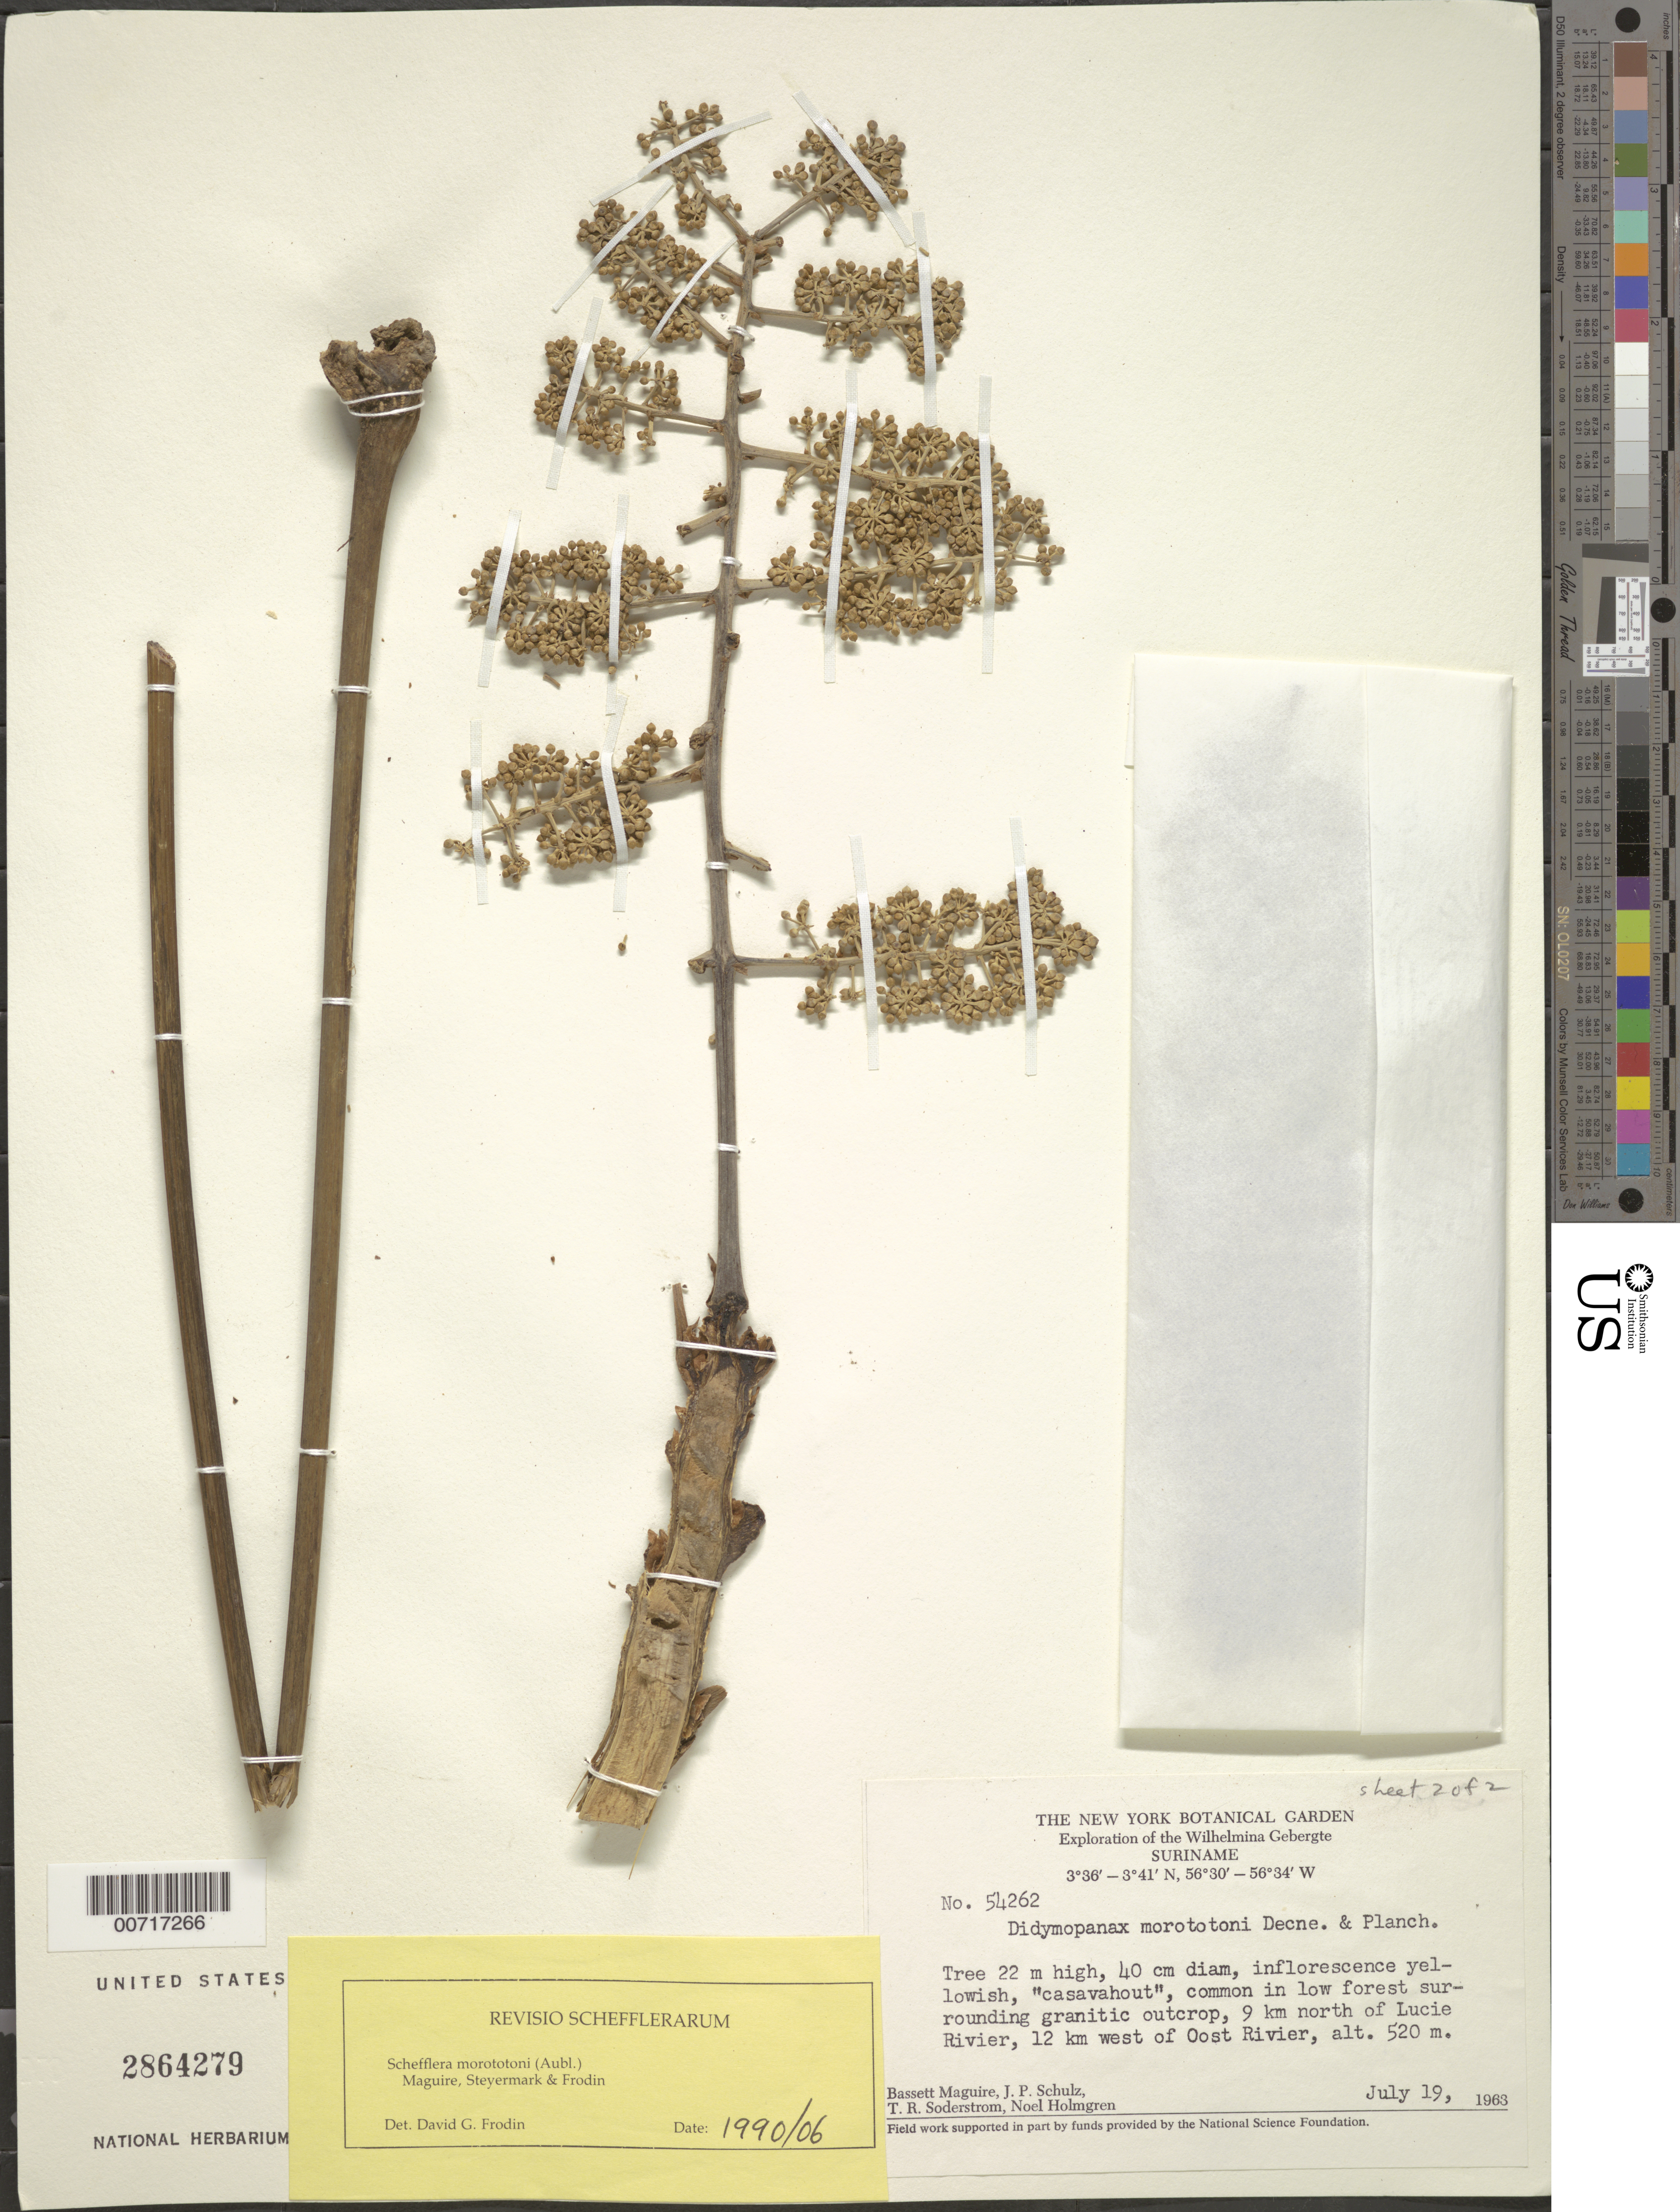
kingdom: Plantae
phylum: Tracheophyta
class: Magnoliopsida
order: Apiales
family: Araliaceae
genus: Schefflera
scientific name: Schefflera morototoni (Aubl.) Maguire, Steyerm. & Frodin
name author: (Aubl.) Maguire et al.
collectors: B. Maguire, J. P. Schulz, T. R. Soderstrom & N. H. Holmgren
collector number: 54262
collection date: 1963-07-19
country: Suriname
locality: Wilhelmina Gebergte. 9 km north of Lucie Rivier, 12 km west of Oost Rivier.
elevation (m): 520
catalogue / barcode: US 2864279